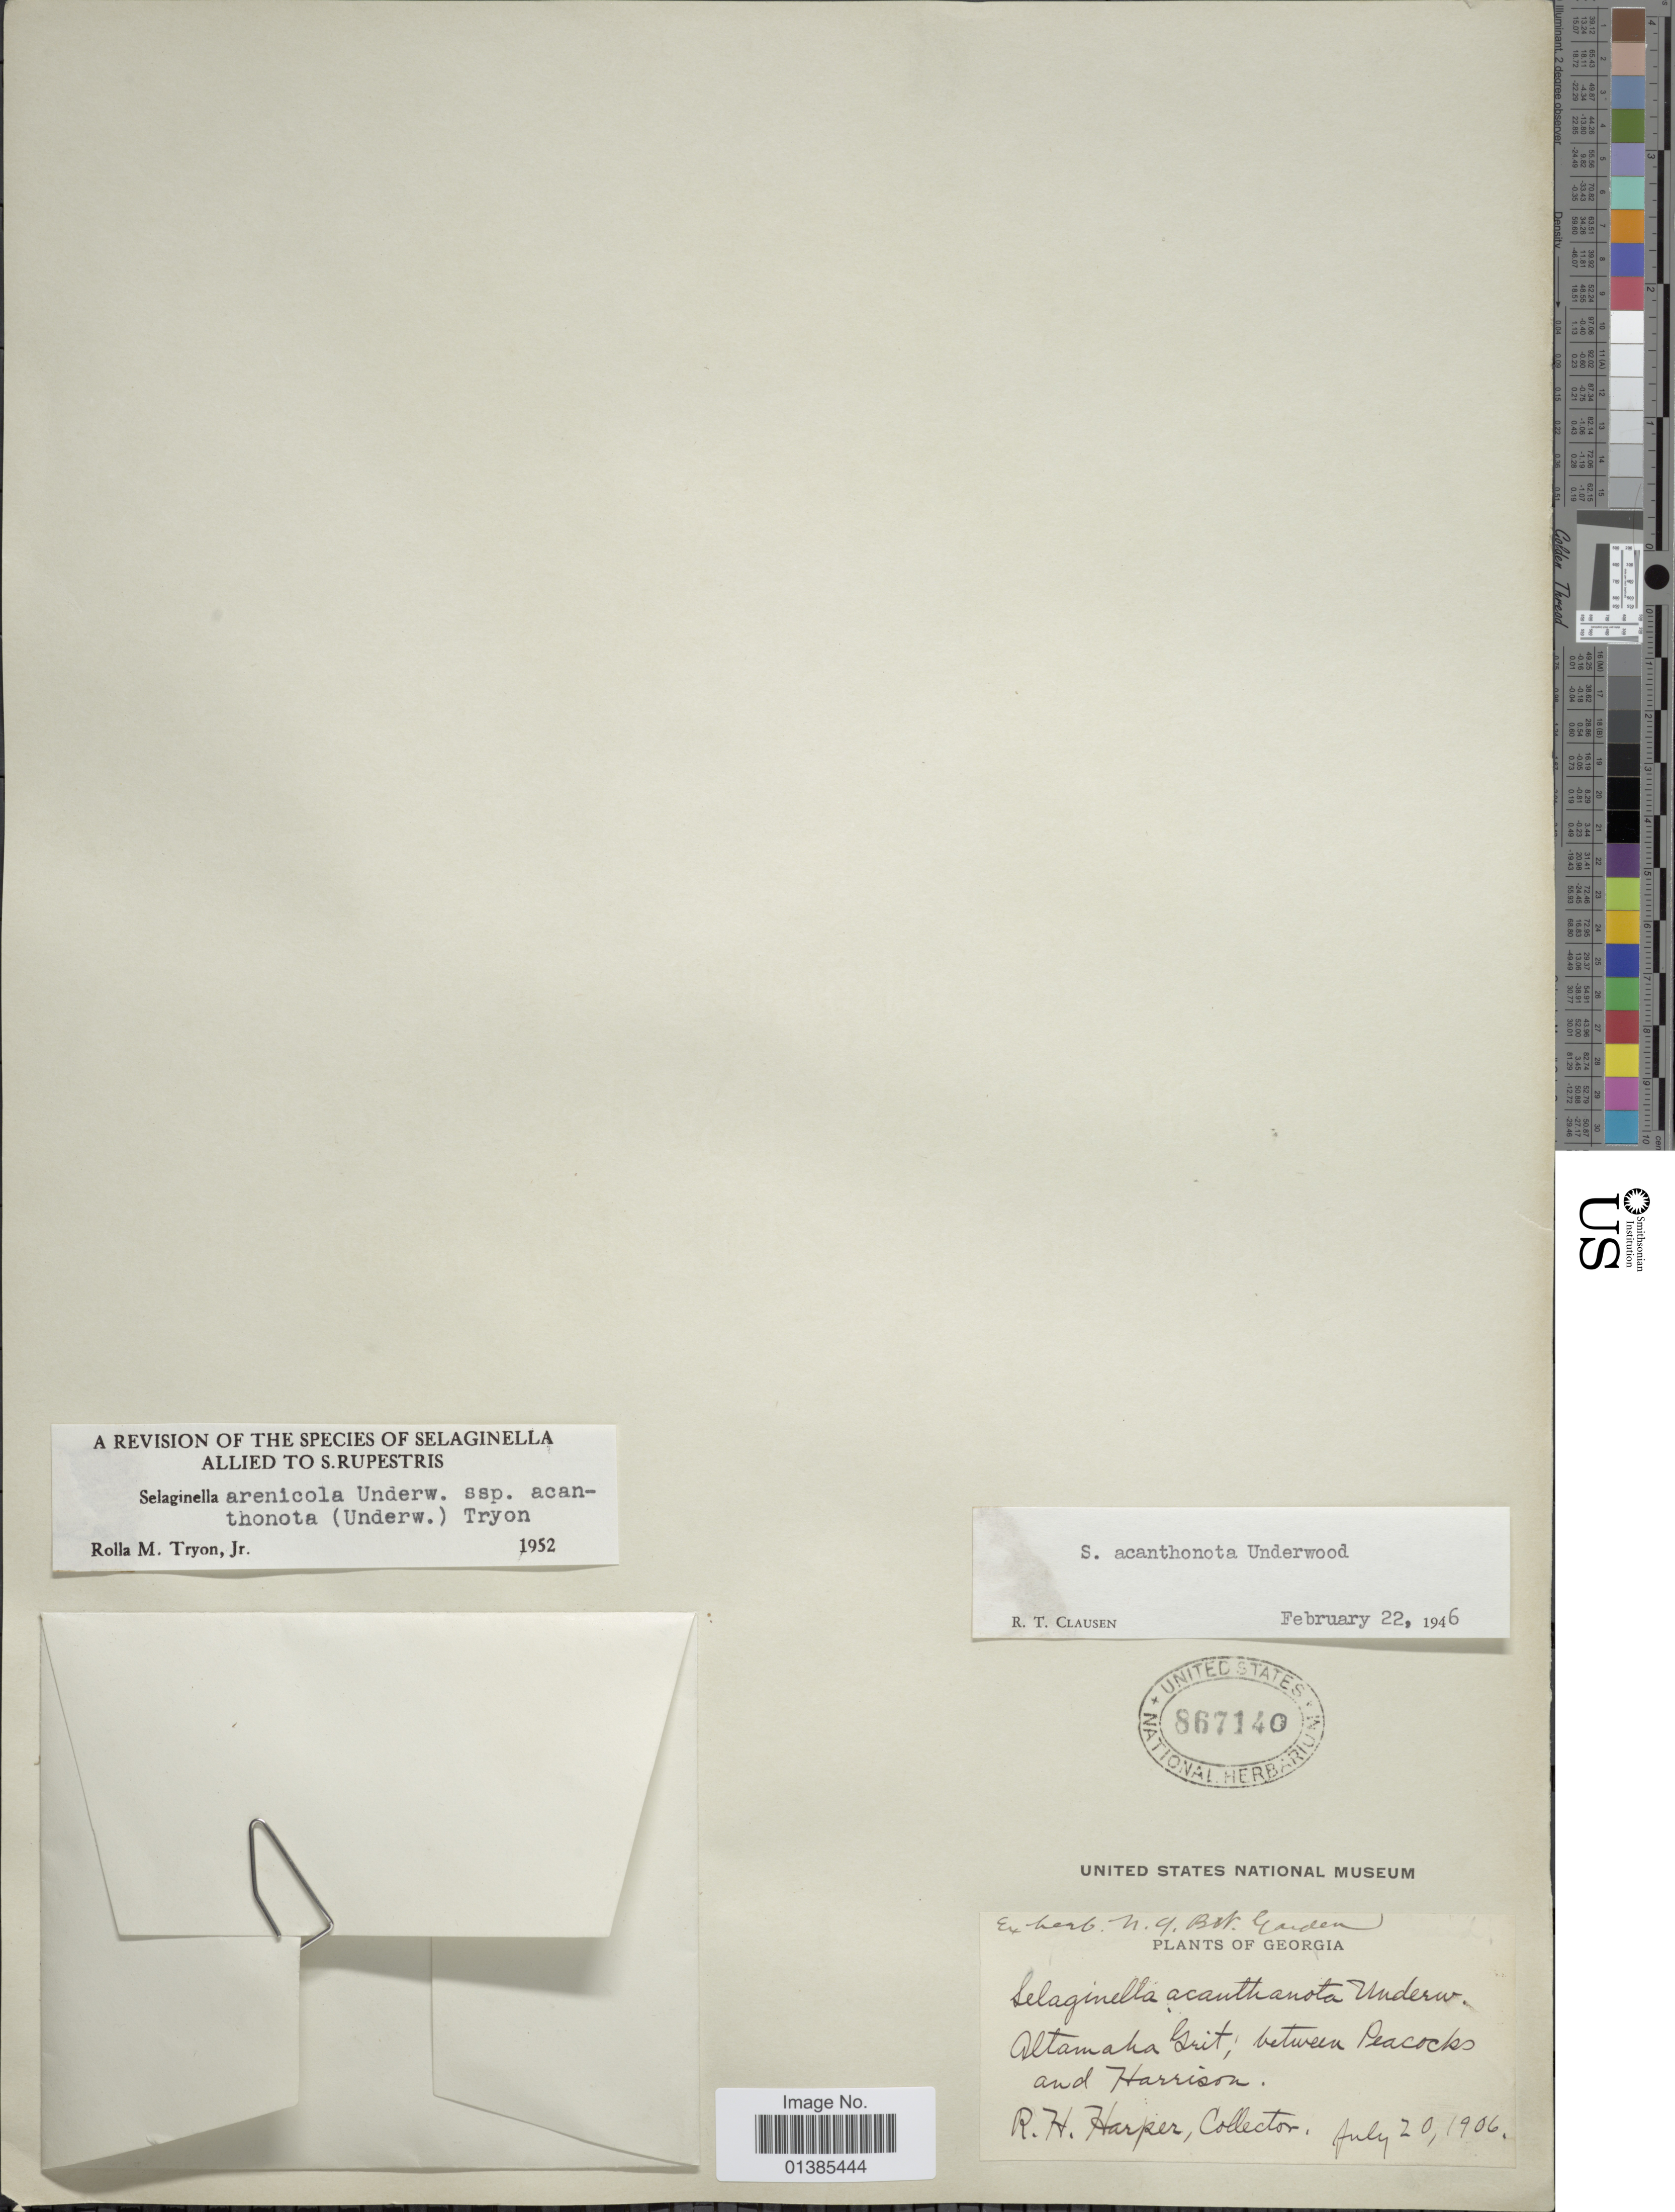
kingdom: Plantae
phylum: Tracheophyta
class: Lycopodiopsida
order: Selaginellales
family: Selaginellaceae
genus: Selaginella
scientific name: Selaginella arenicola subsp. acanthonota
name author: (Underw.) R.M. Tryon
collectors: R. H. Harper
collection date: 1906-07-20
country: United States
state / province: Georgia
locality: Altamaha Grit, between Peacocks and Harrison.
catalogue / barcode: US 867140